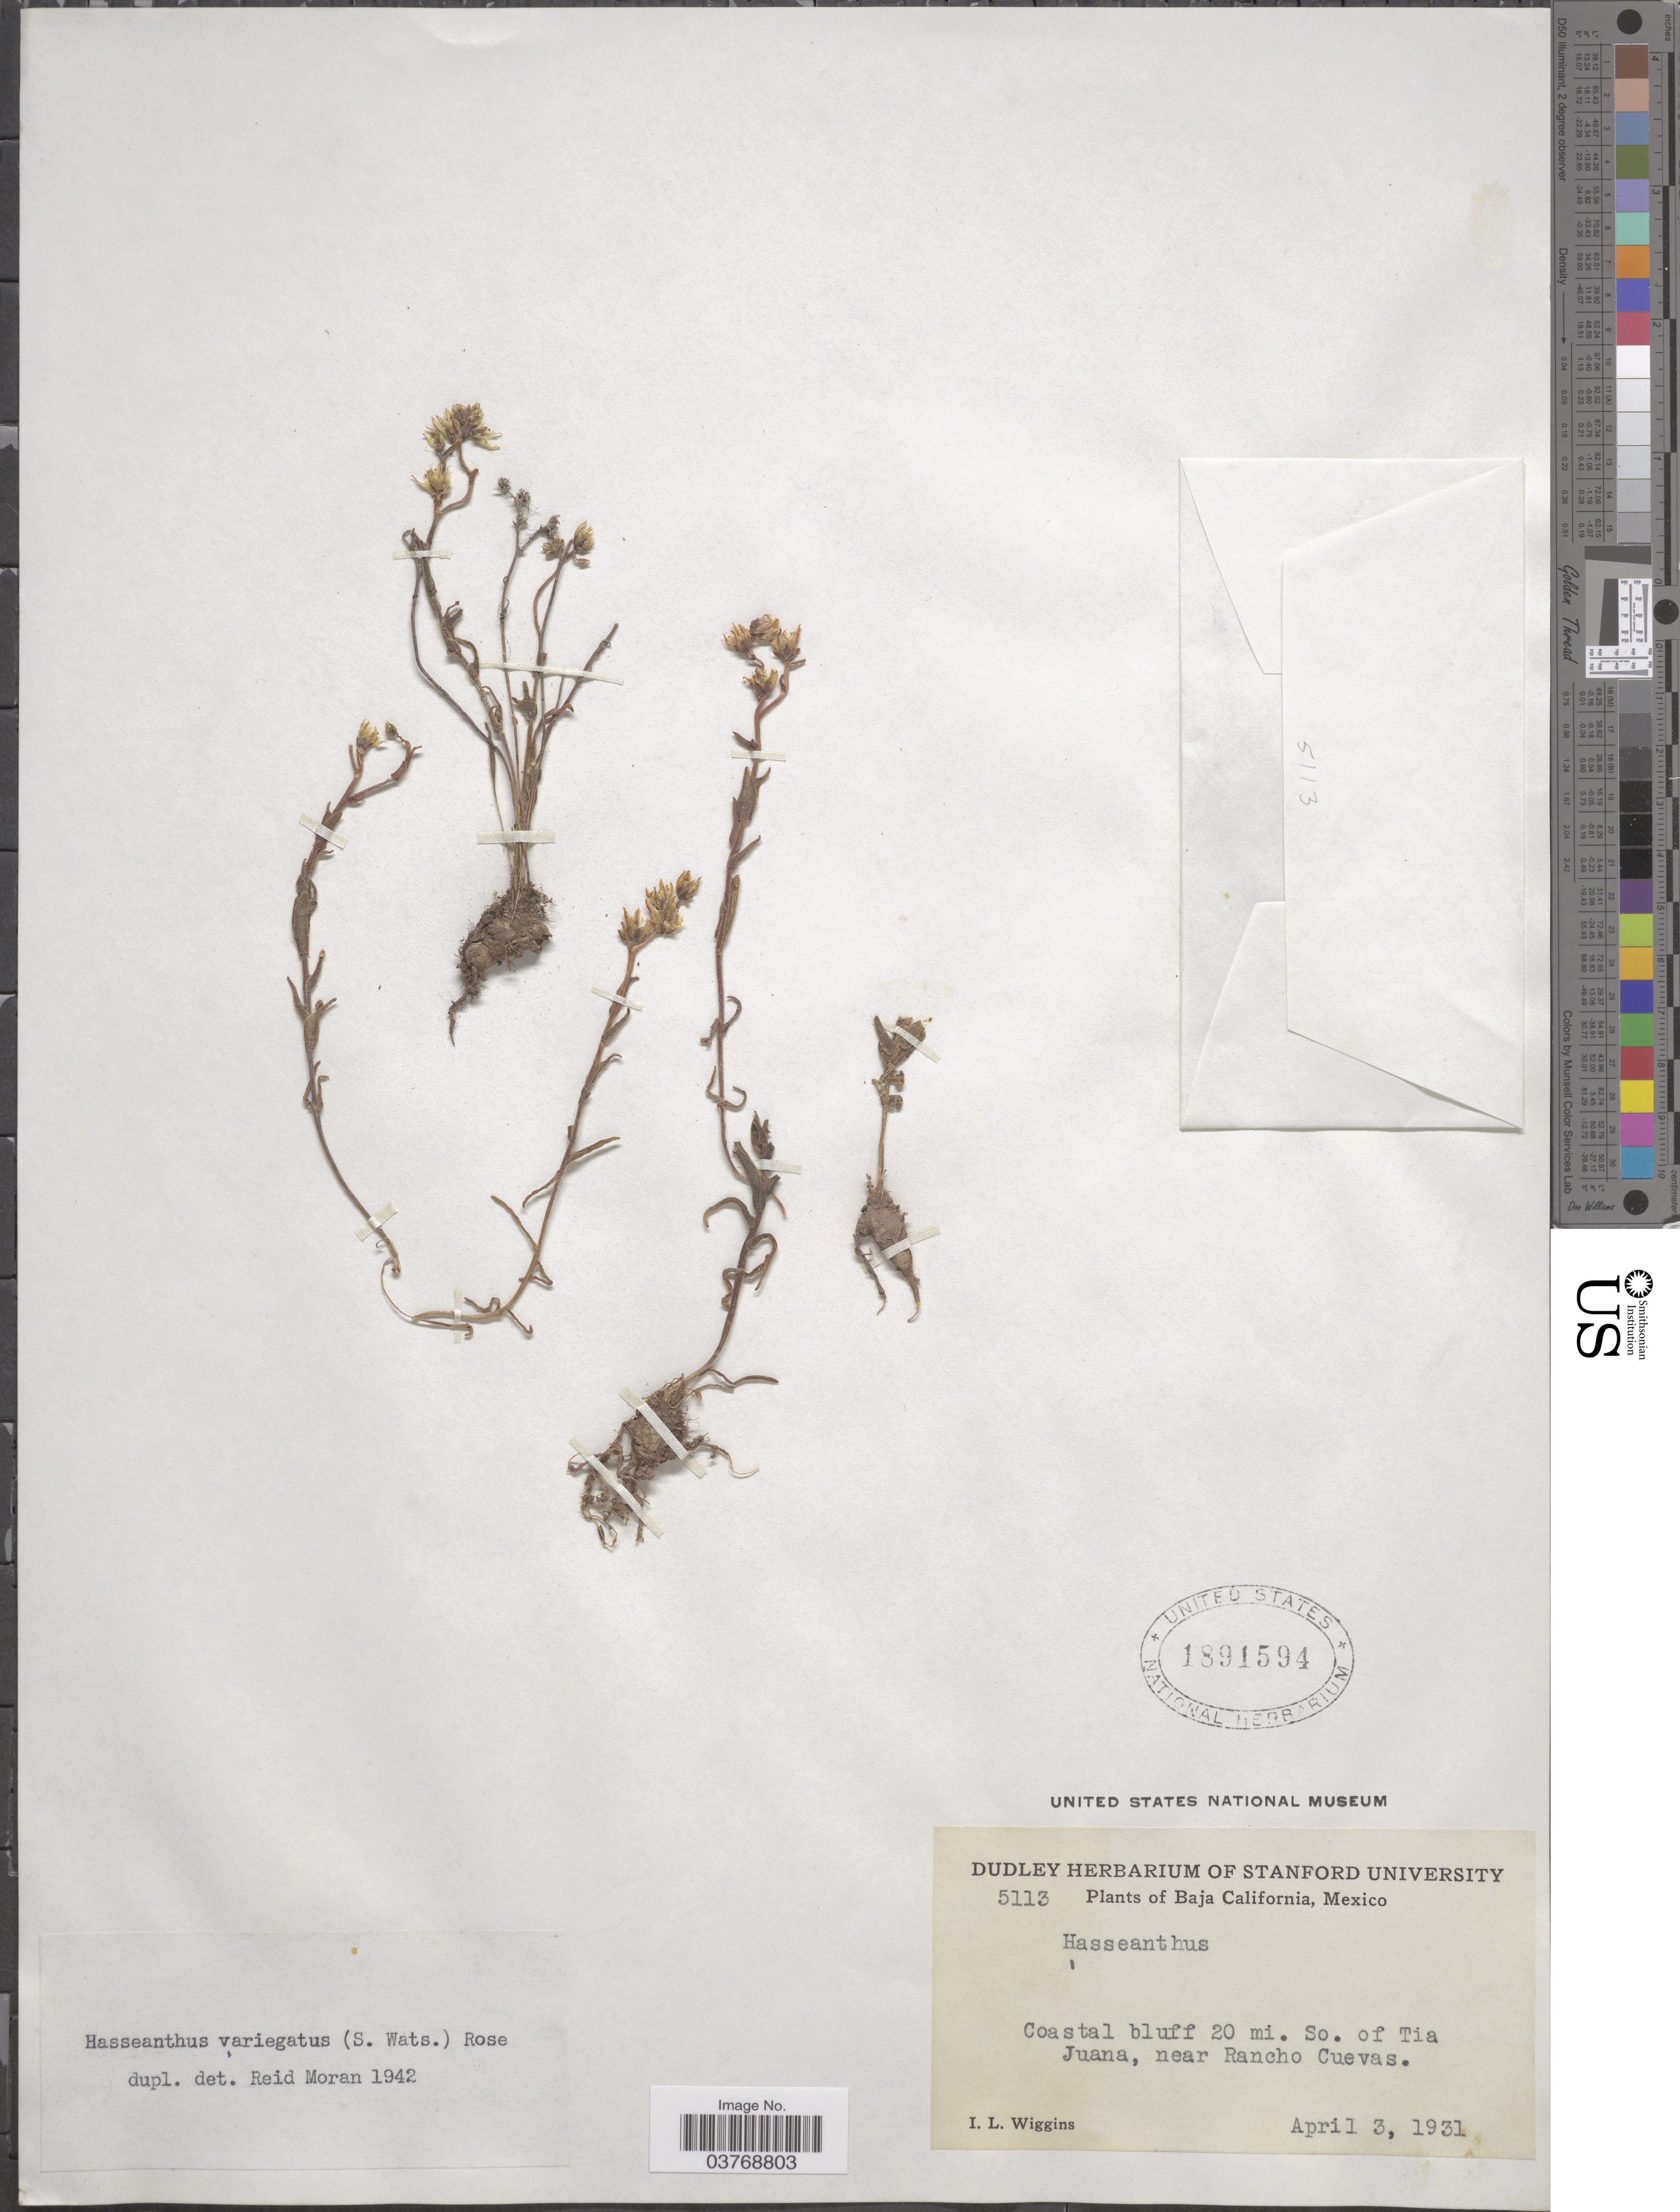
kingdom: Plantae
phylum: Tracheophyta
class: Magnoliopsida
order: Saxifragales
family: Crassulaceae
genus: Dudleya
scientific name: Dudleya variegata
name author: (S. Watson) Moran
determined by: Strong, Mark T., (BOT), Smithsonian Institution - National Museum of Natural History (UNITED STATES)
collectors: I. L. Wiggins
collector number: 5113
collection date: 1931-04-03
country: Mexico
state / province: Baja California Norte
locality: Coastal bluff 20 mi. So. of Tia Juana, near Rancho Cuevas.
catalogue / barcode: US 1891594